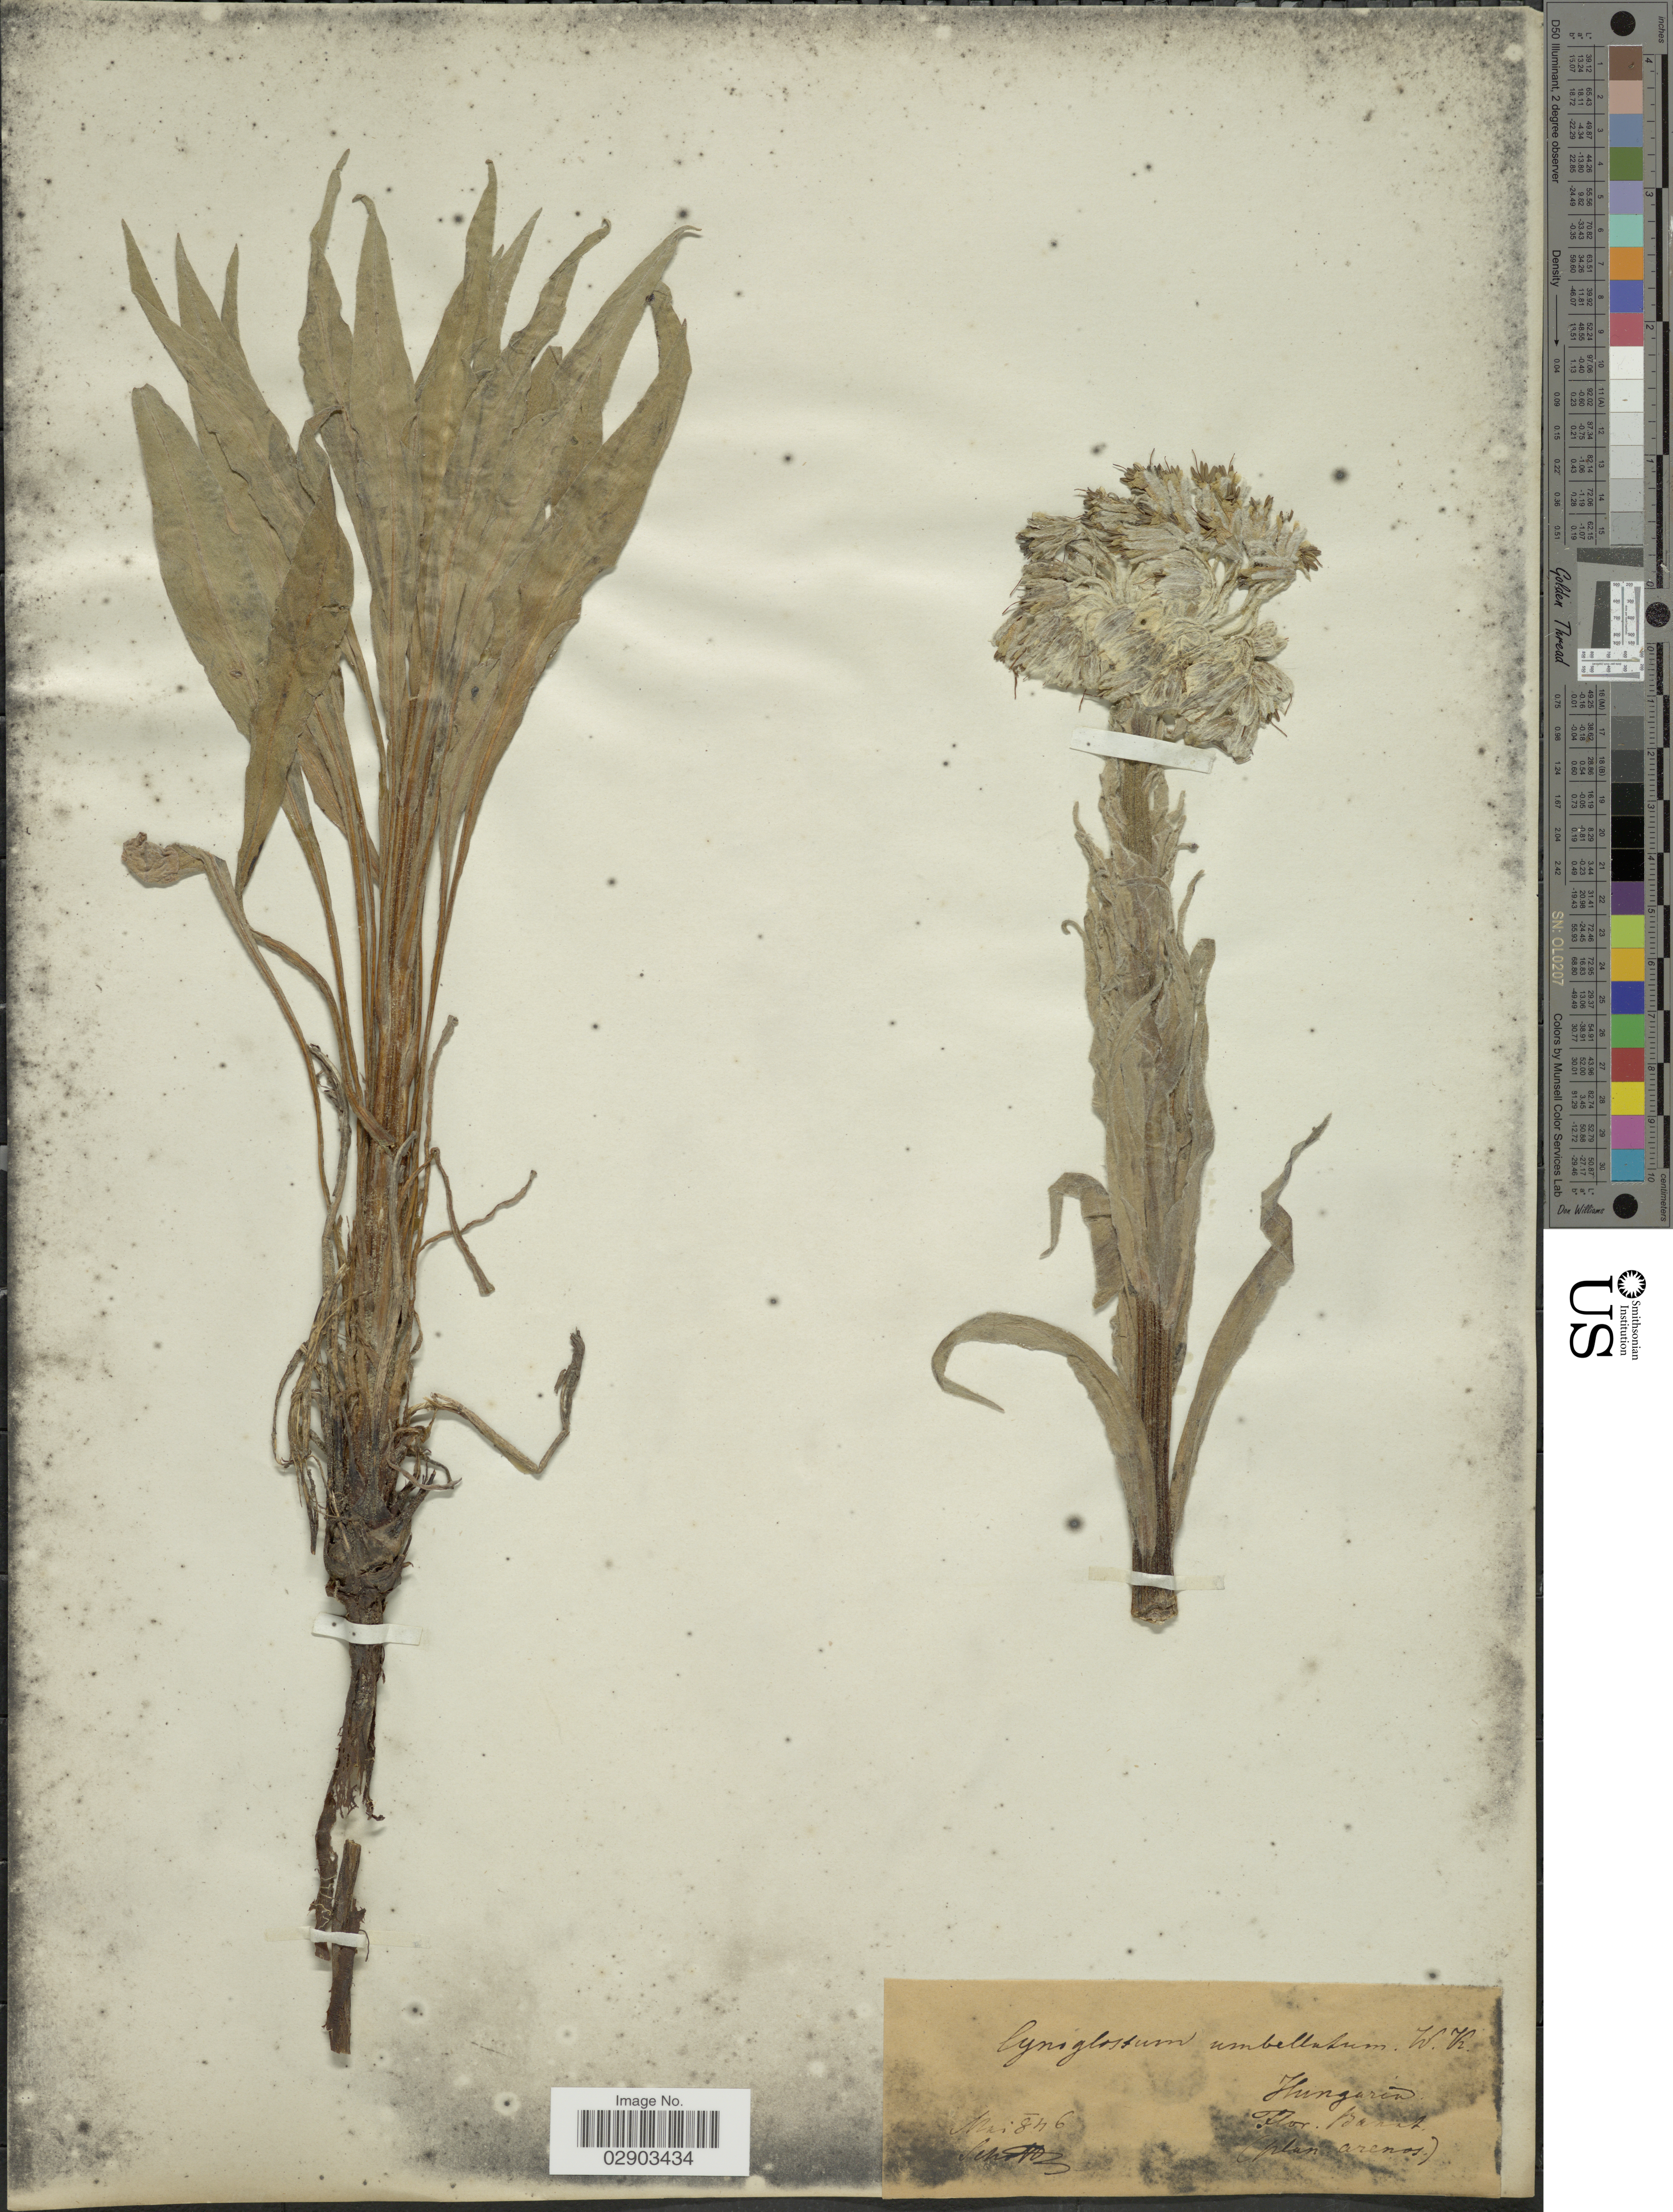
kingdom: Plantae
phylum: Tracheophyta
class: Magnoliopsida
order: Boraginales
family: Boraginaceae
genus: Cynoglossum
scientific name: Cynoglossum umbellatum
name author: Waldst. & Kit.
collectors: Schott, --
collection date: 1846-05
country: Hungary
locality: Flor. Banat.